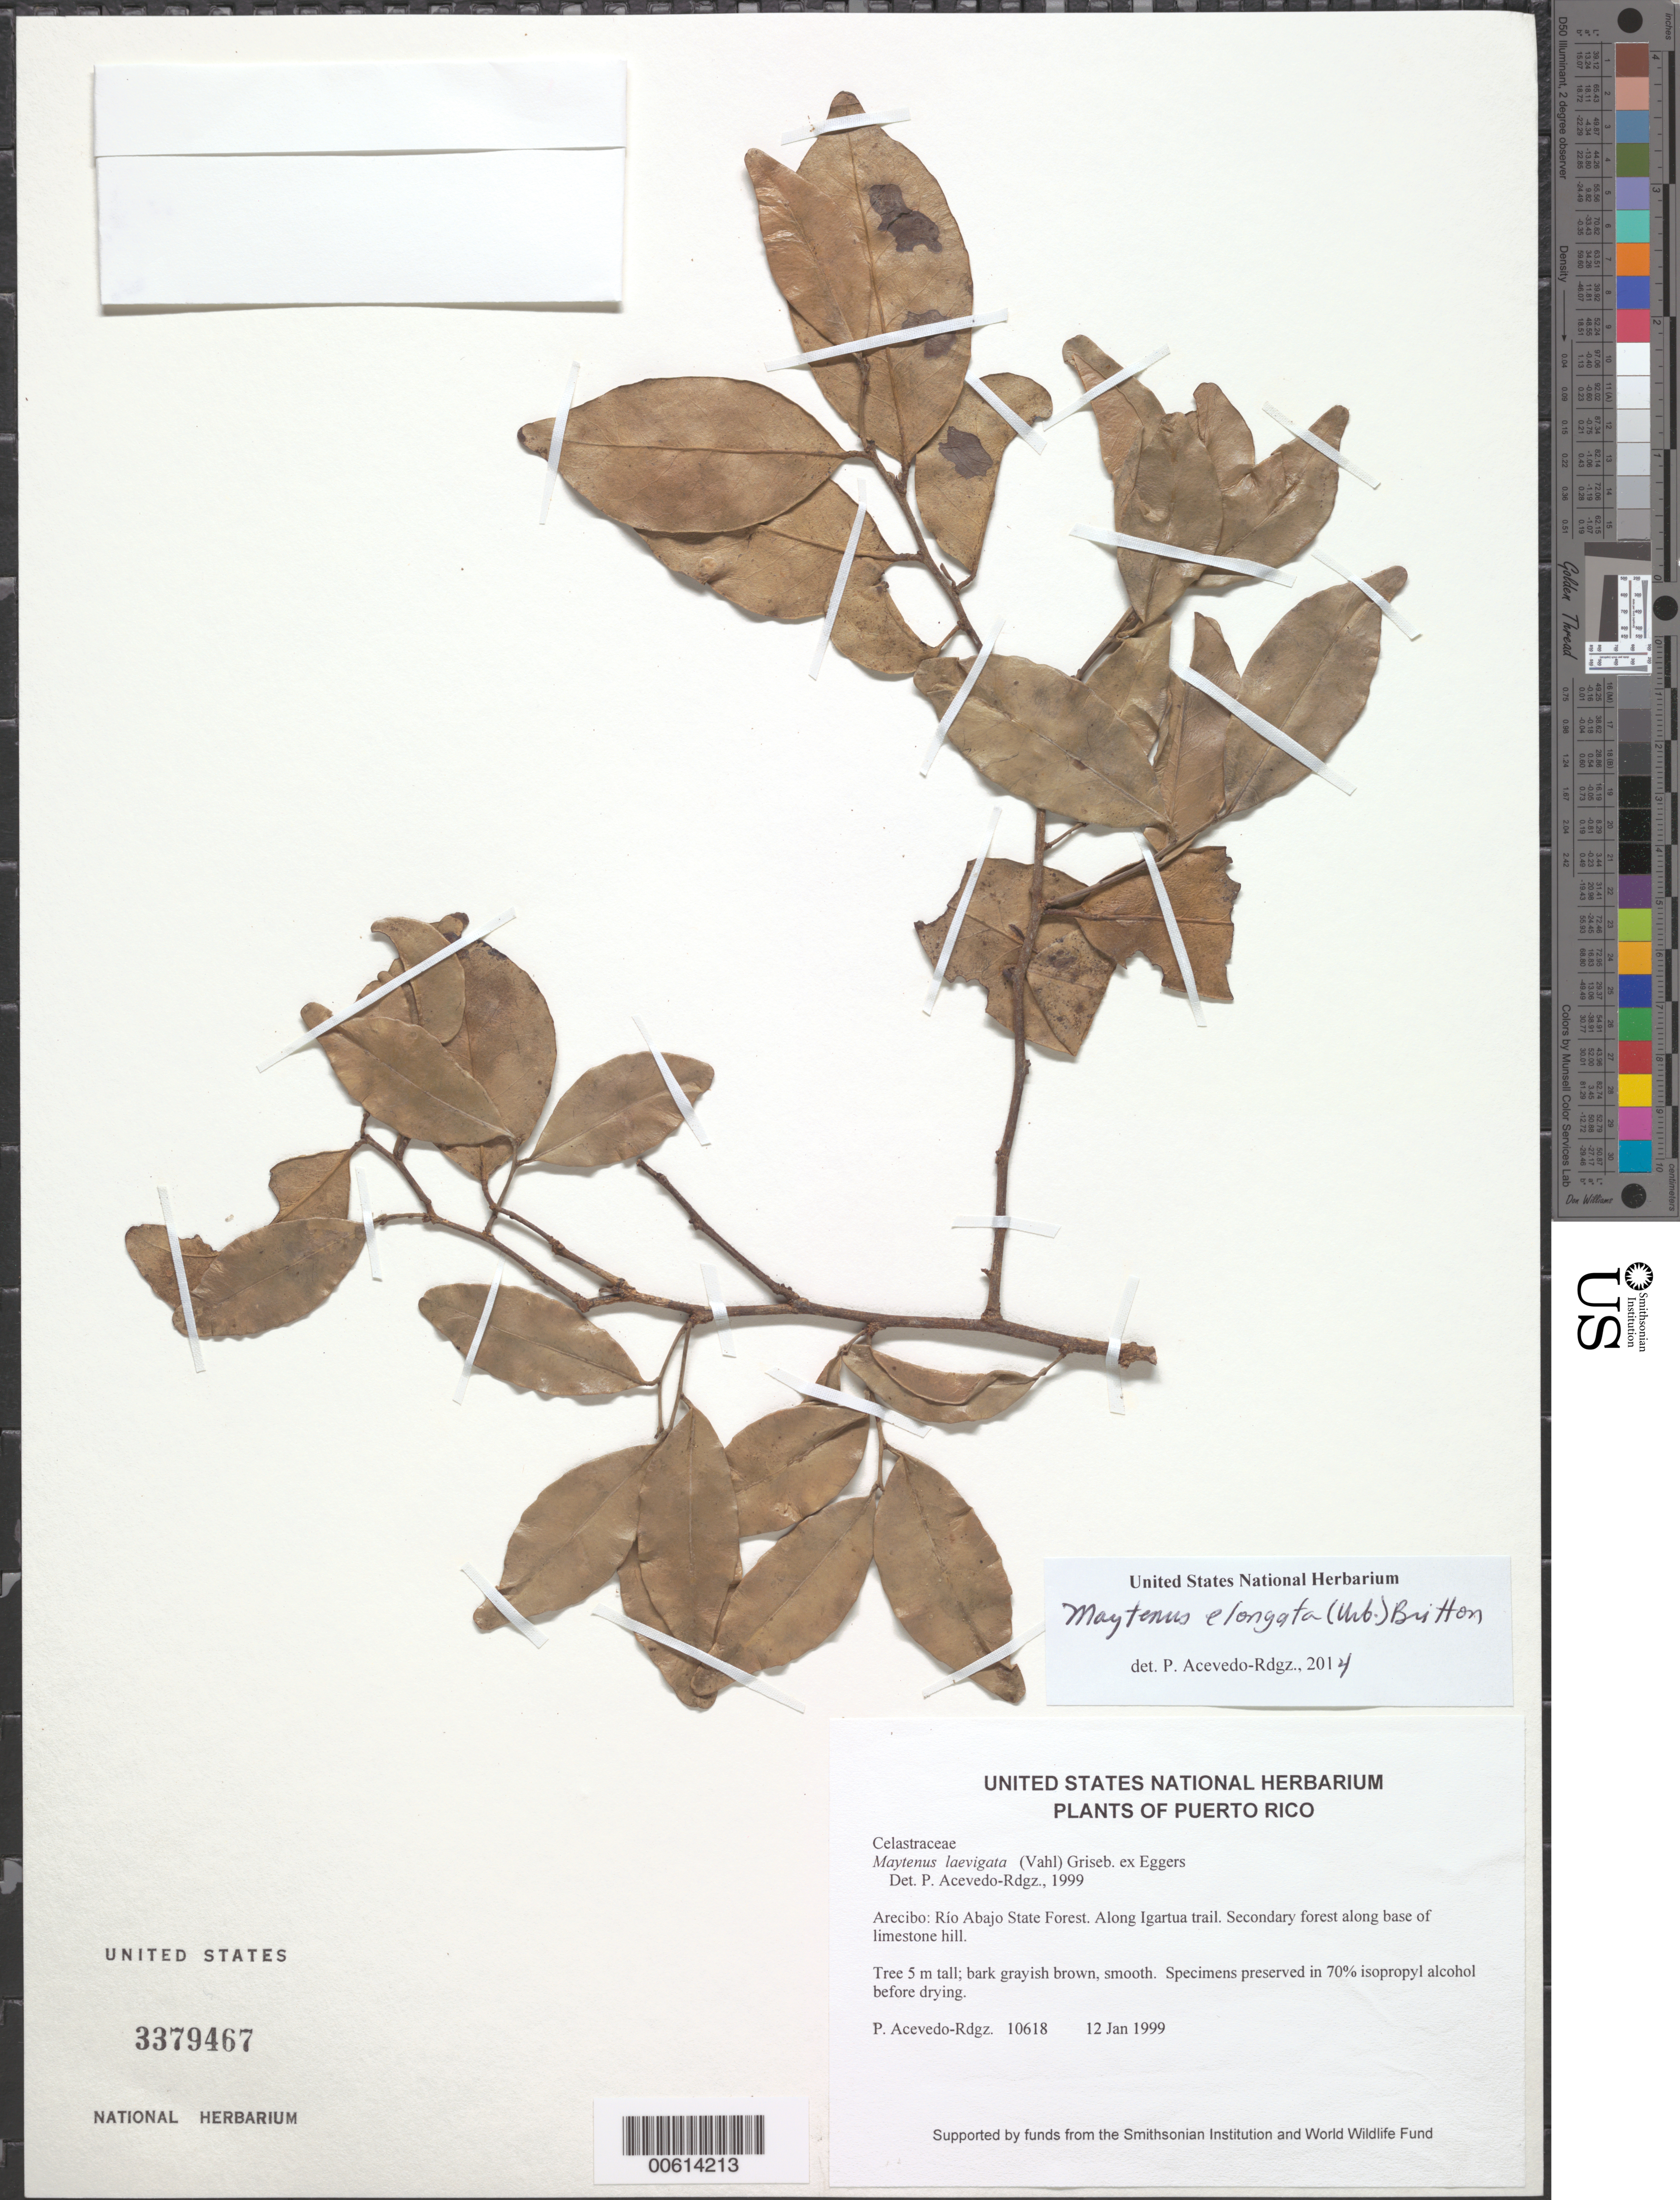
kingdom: Plantae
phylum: Tracheophyta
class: Magnoliopsida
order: Celastrales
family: Celastraceae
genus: Maytenus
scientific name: Maytenus elongata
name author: (Urb.) Britton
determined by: Acevedo-Rodríguez, P., (BOT), Smithsonian Institution - National Museum of Natural History (UNITED STATES)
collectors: P. Acevedo-Rodr.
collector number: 10618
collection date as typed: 12 Jan 1999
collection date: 1999-01-12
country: Puerto Rico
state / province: Arecibo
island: Puerto Rico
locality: Arecibo; Río Abajo State Forest. Along Igartua trail.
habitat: Secondary forest along base of limestone hill.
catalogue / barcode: US 3379467